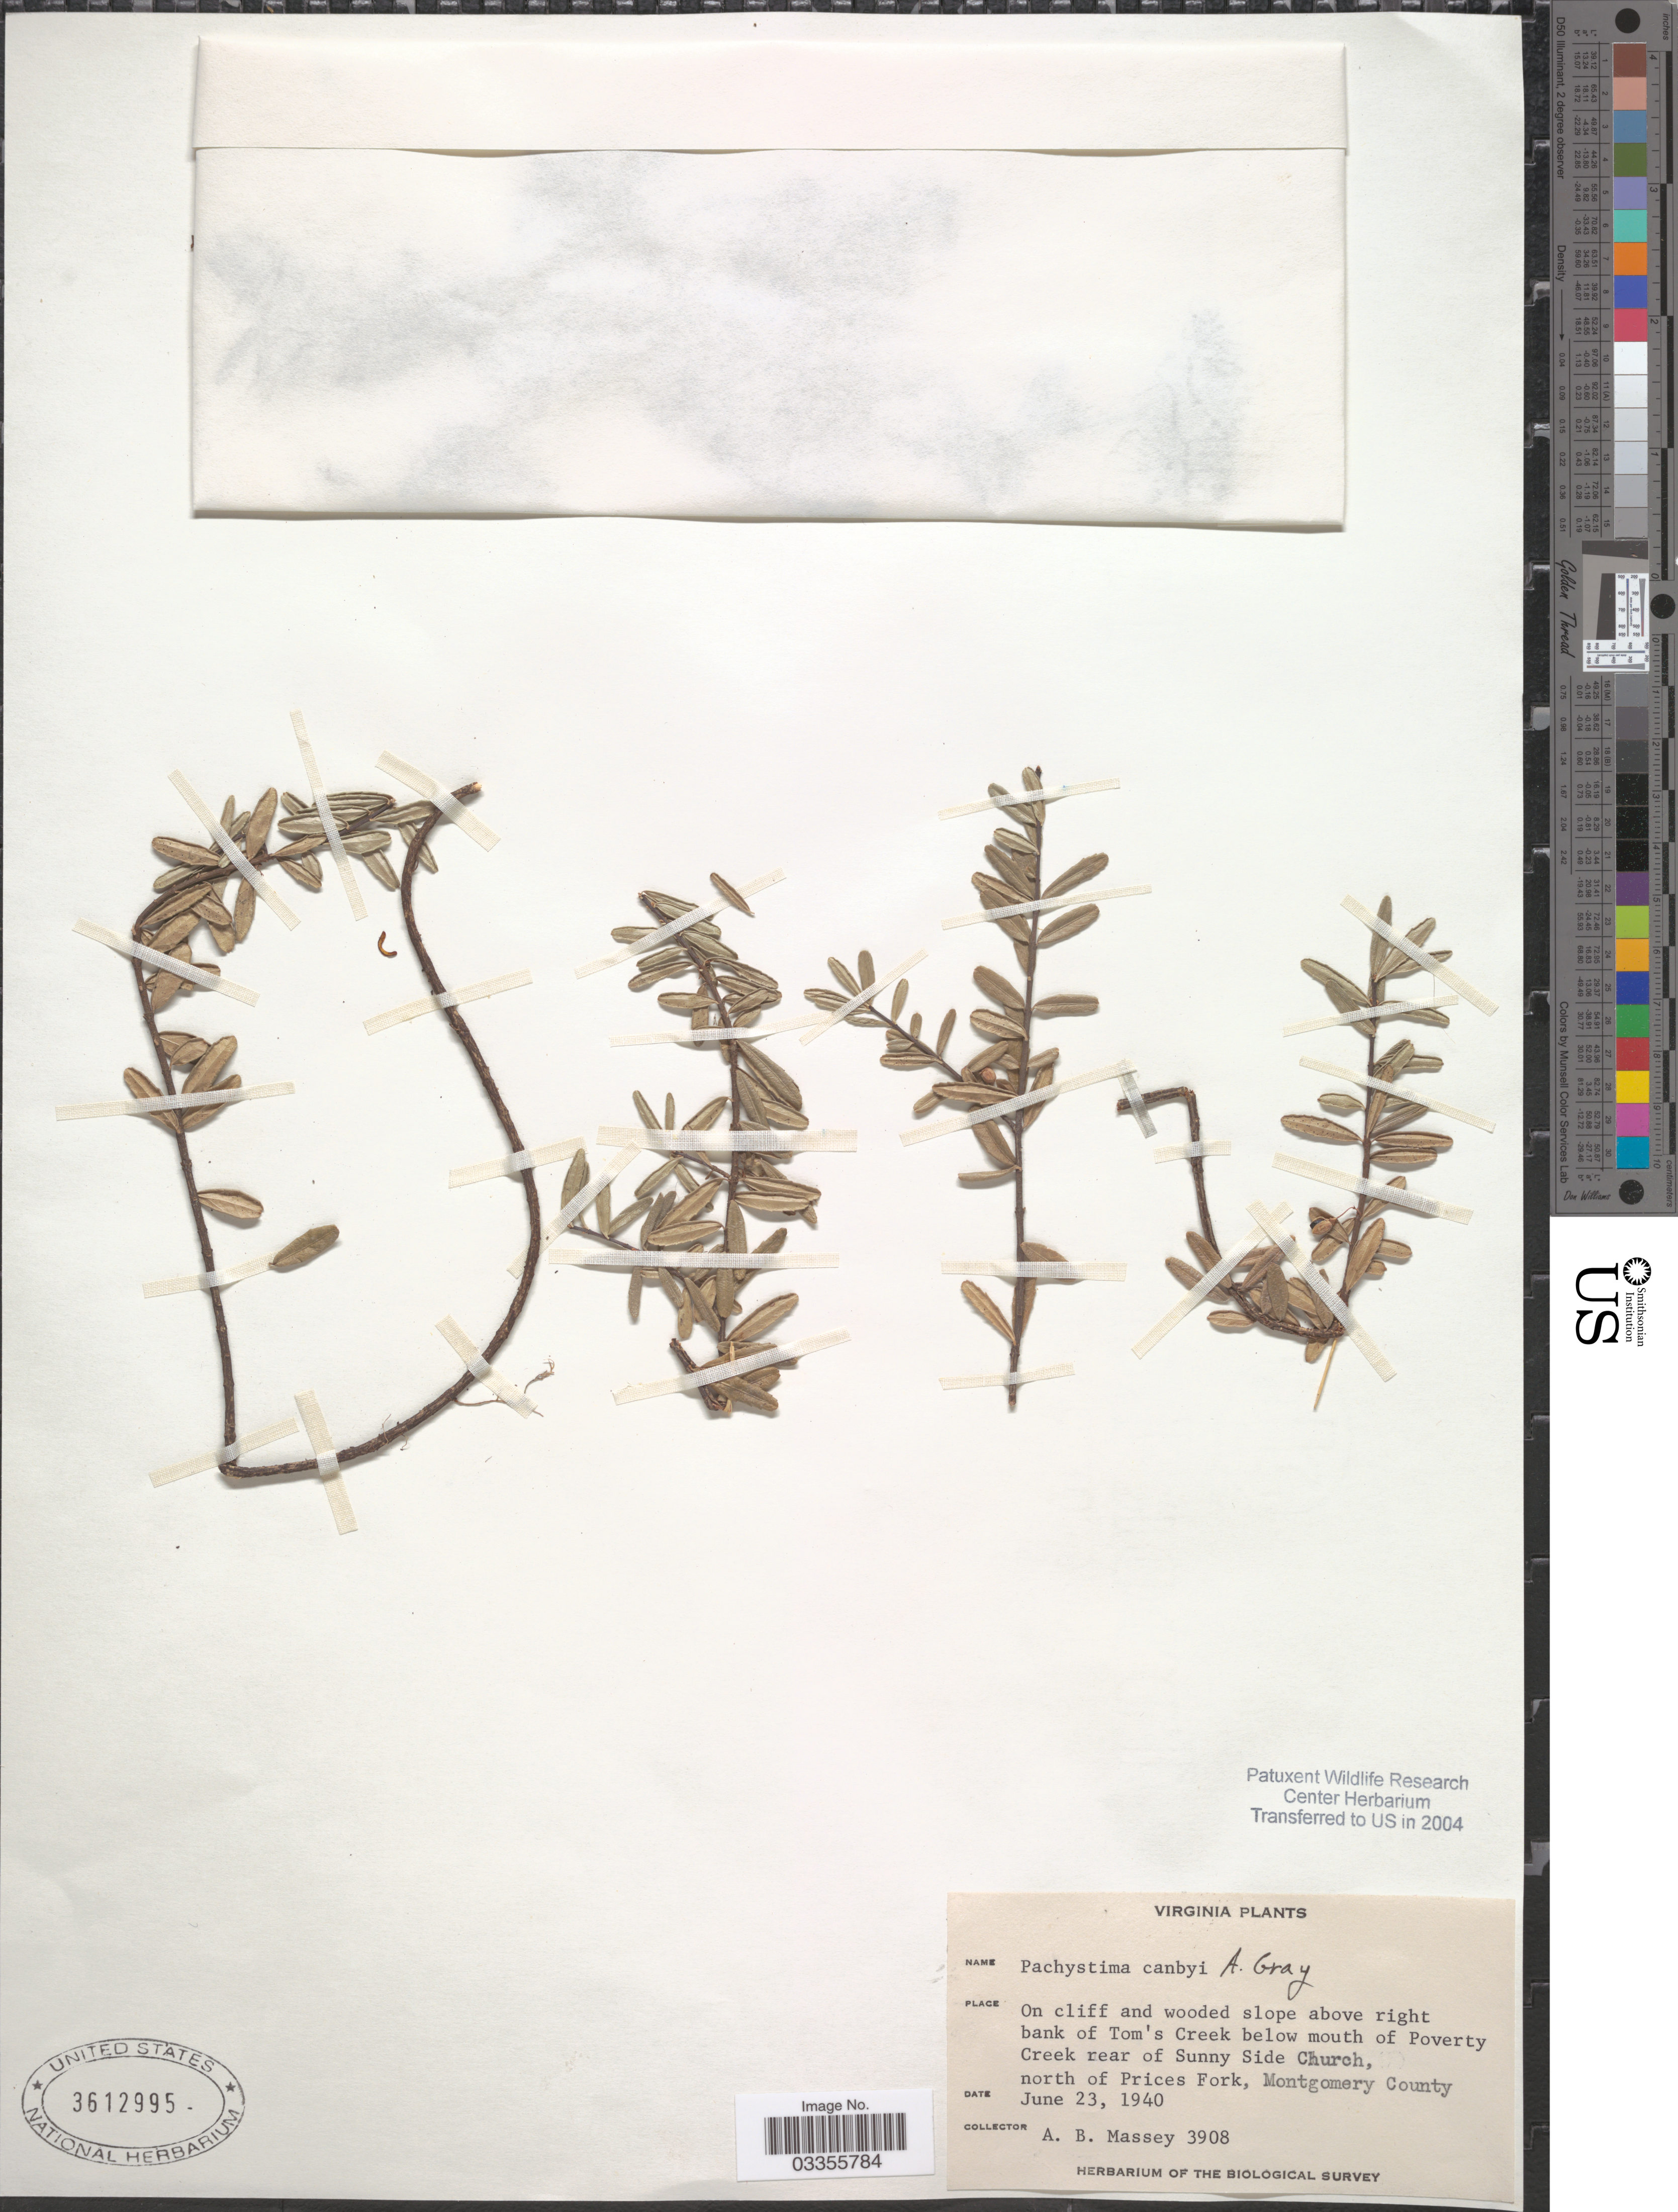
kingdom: Plantae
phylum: Tracheophyta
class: Magnoliopsida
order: Celastrales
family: Celastraceae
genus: Paxistima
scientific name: Paxistima canbyi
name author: A. Gray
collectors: A. Massey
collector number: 3908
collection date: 1940-06-23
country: United States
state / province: Virginia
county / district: Montgomery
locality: On cliff and wooded slope above right bank of Tom's Creek below mouth of Poverty Creek near of Sunny Side Church, north of Prices Fork, Montgomery County.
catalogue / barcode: US 3612995